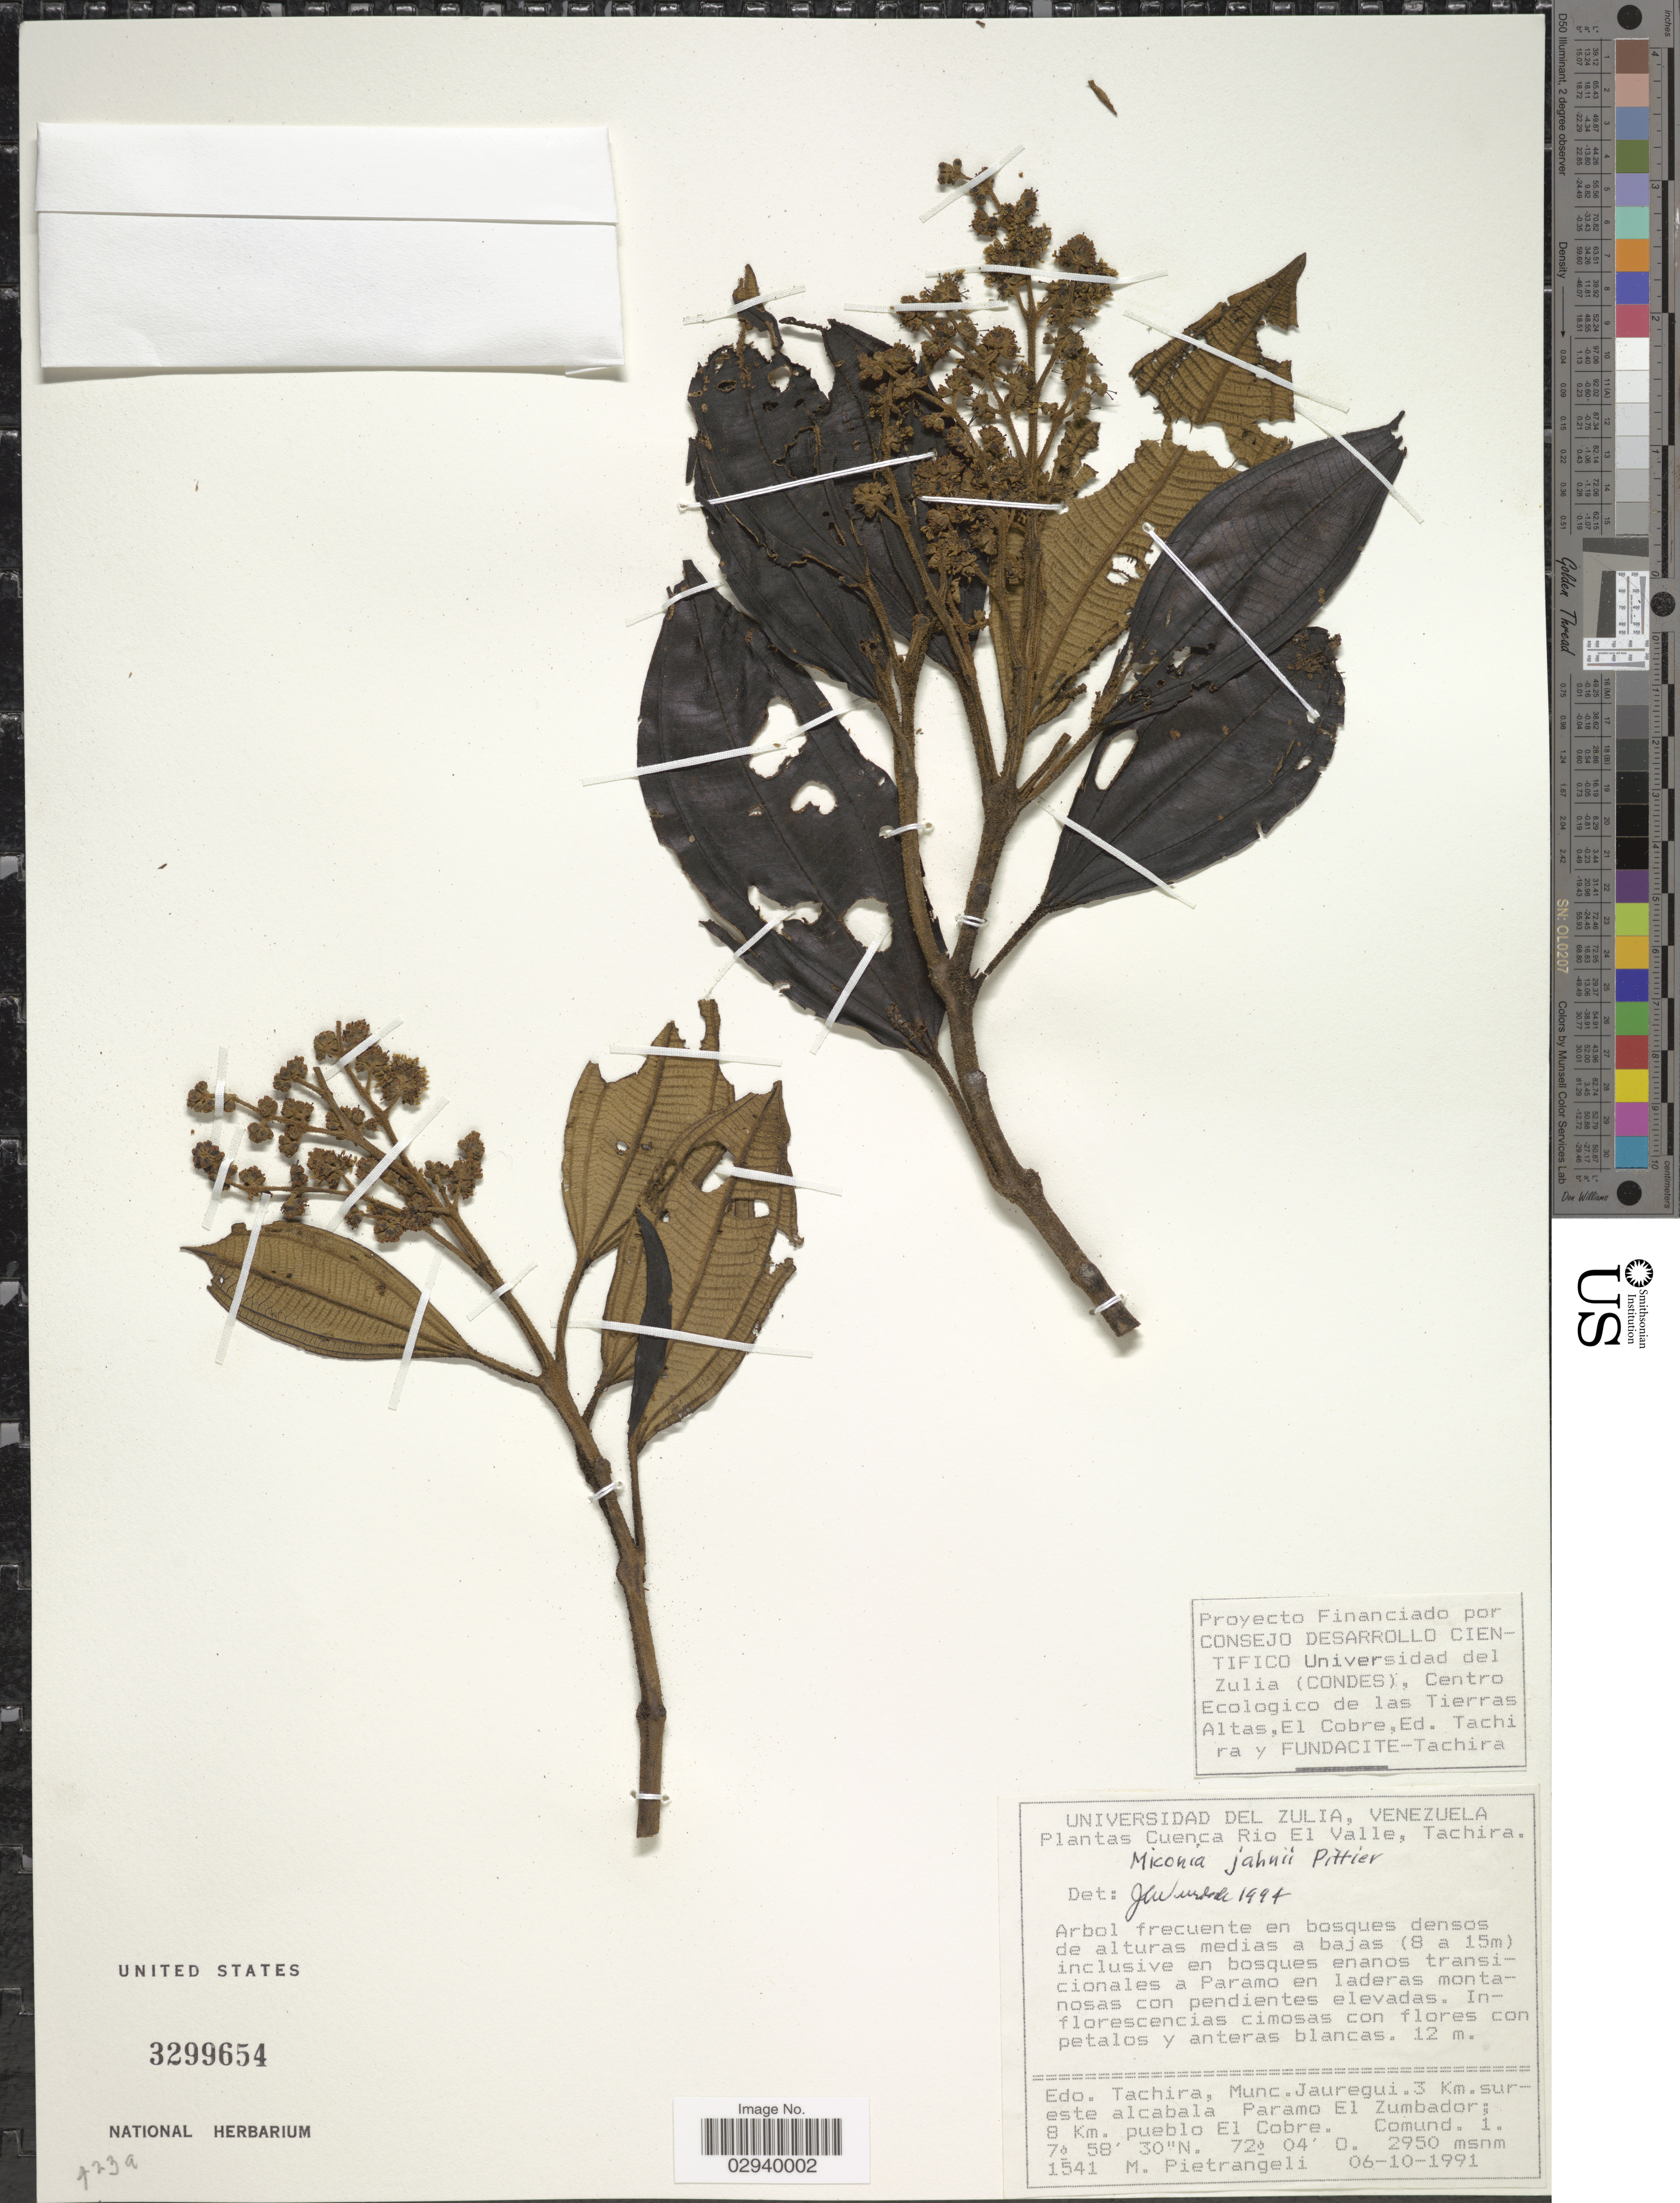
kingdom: Plantae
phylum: Tracheophyta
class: Magnoliopsida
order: Myrtales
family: Melastomataceae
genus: Miconia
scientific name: Miconia jahnii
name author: Pittier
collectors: M. Pietrangeli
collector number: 1541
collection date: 1991-10-06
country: Venezuela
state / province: Tachira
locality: Munc. Jauregui. 3 Km. sureste alcabala Paramo El Zumbador; 8 Km. pueblo El Cobre. Comund.1.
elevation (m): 2950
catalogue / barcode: US 3299654